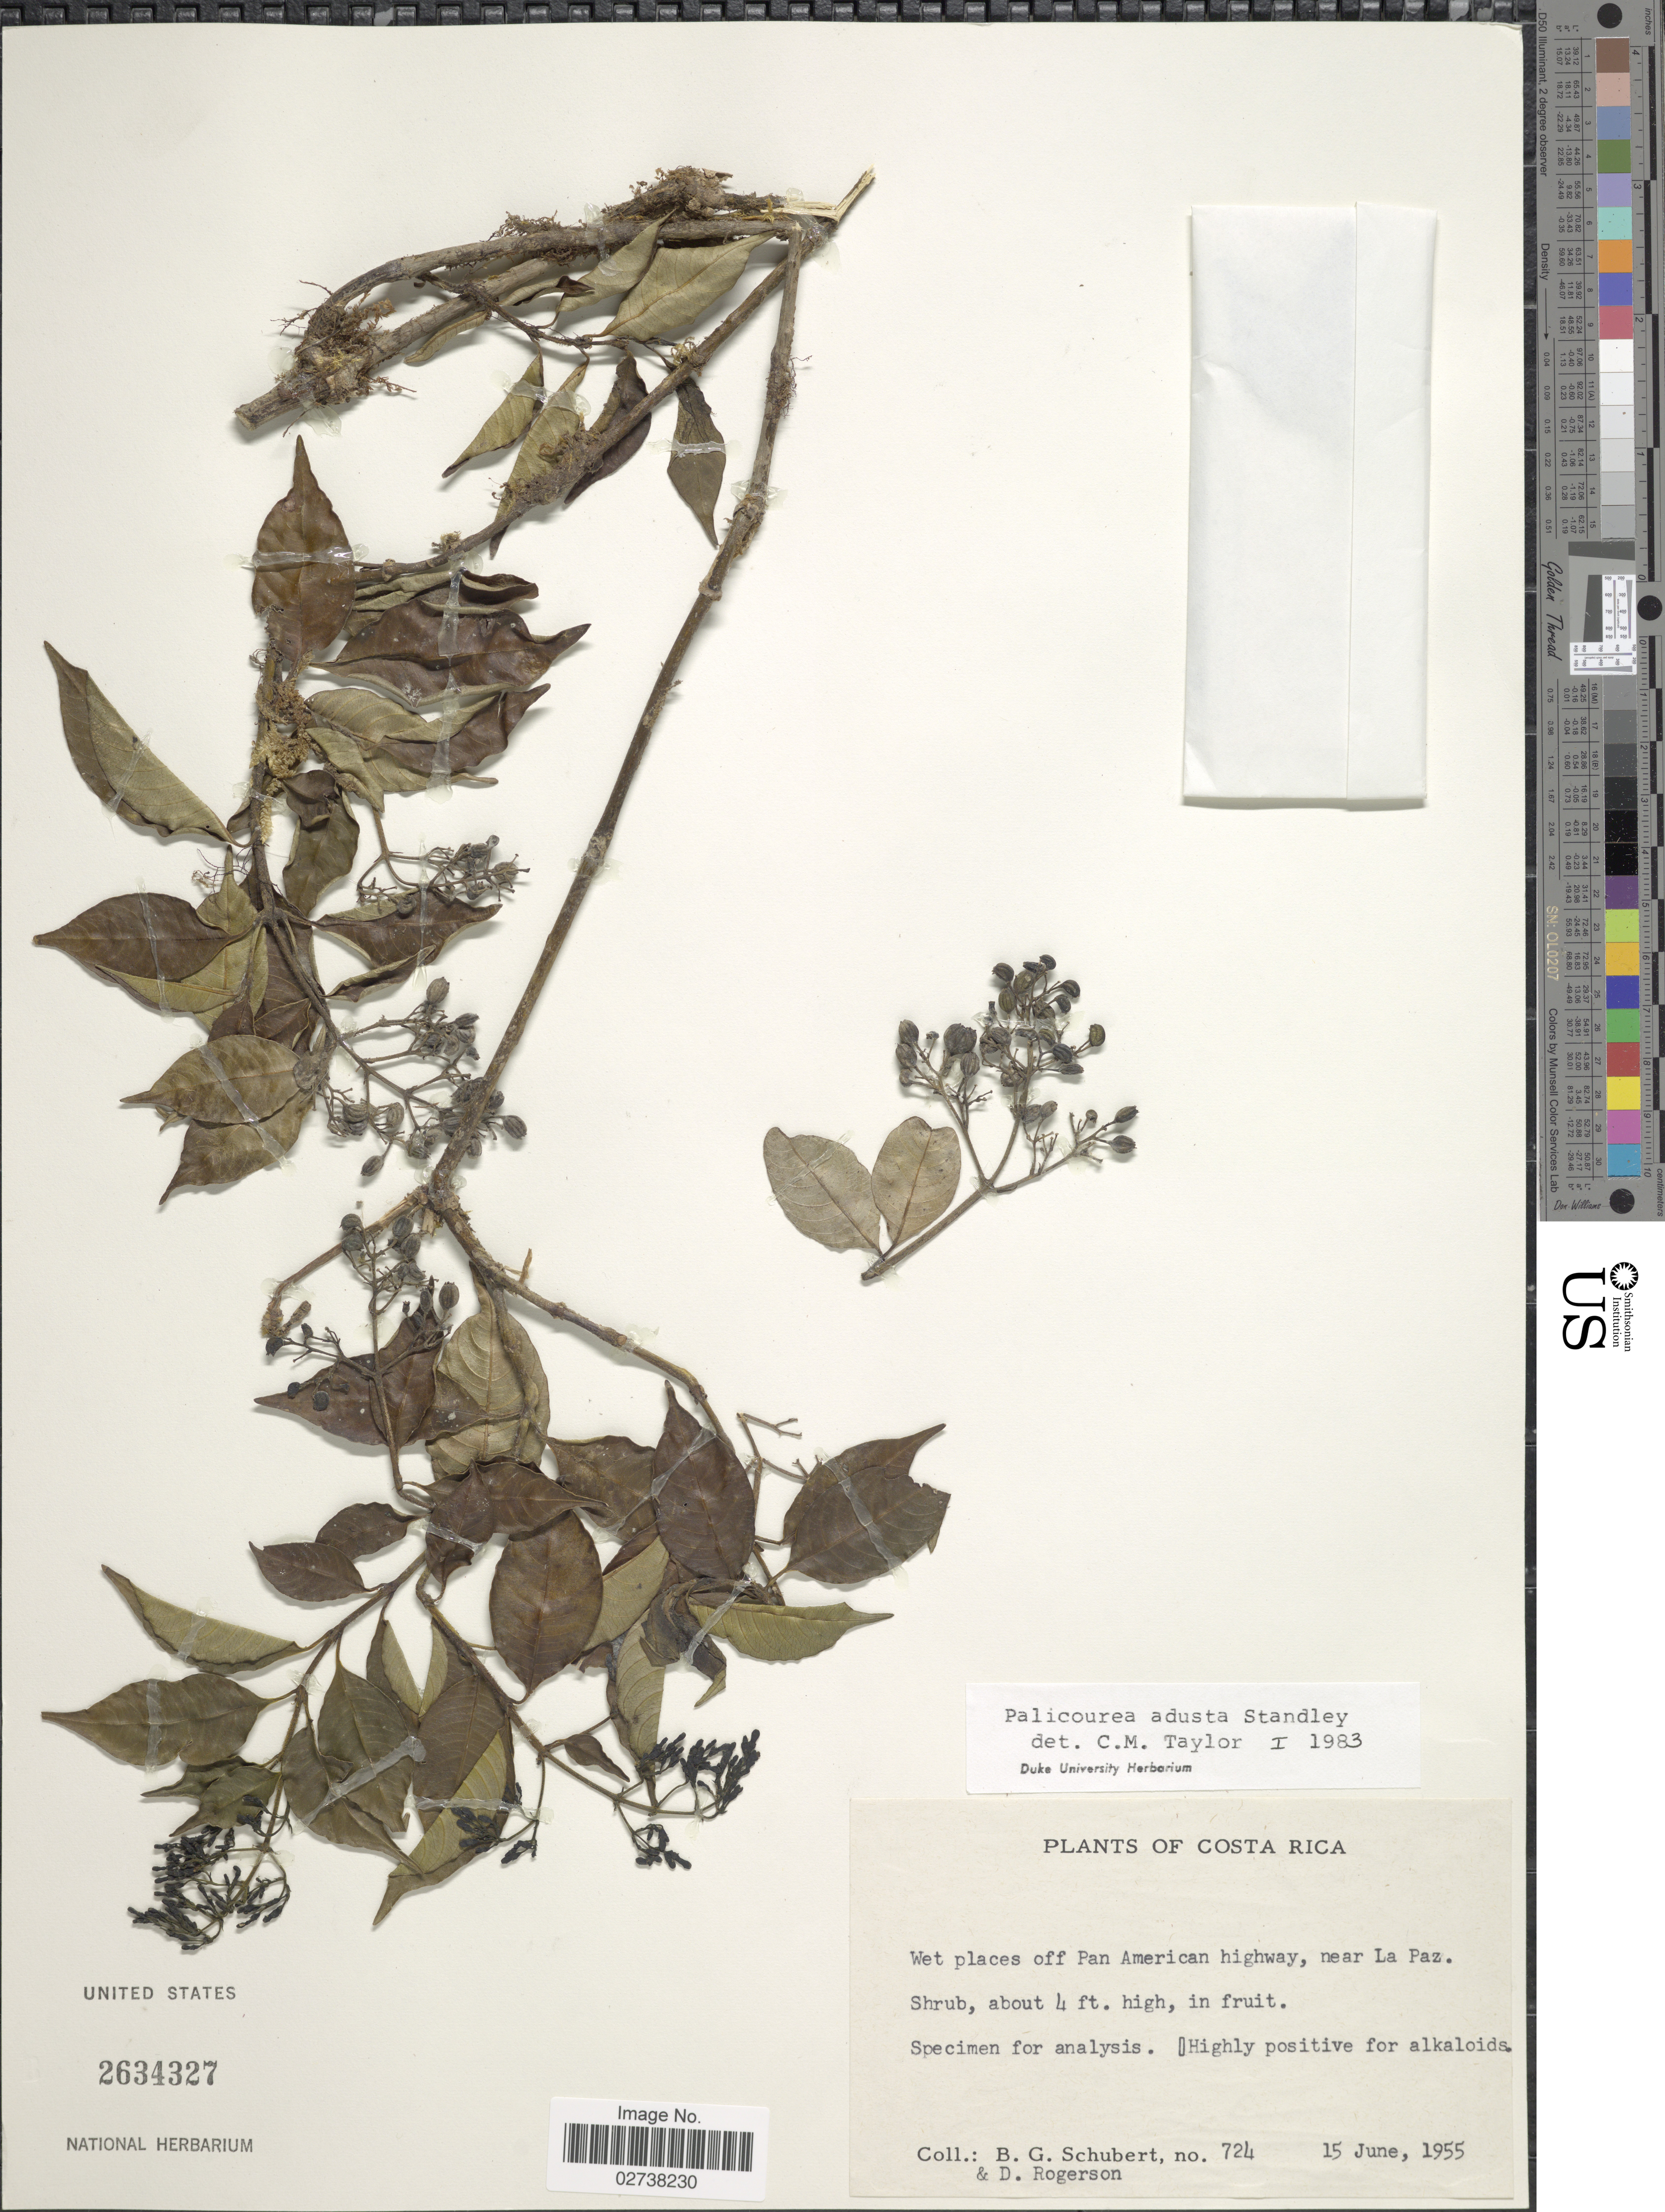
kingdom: Plantae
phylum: Tracheophyta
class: Magnoliopsida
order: Gentianales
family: Rubiaceae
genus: Palicourea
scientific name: Palicourea adusta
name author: Standl.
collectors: B. Schubert & D. Rogerson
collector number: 724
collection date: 1955-06-15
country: Costa Rica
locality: Wet places off Pan American highway, near La Paz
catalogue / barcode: US 2634327